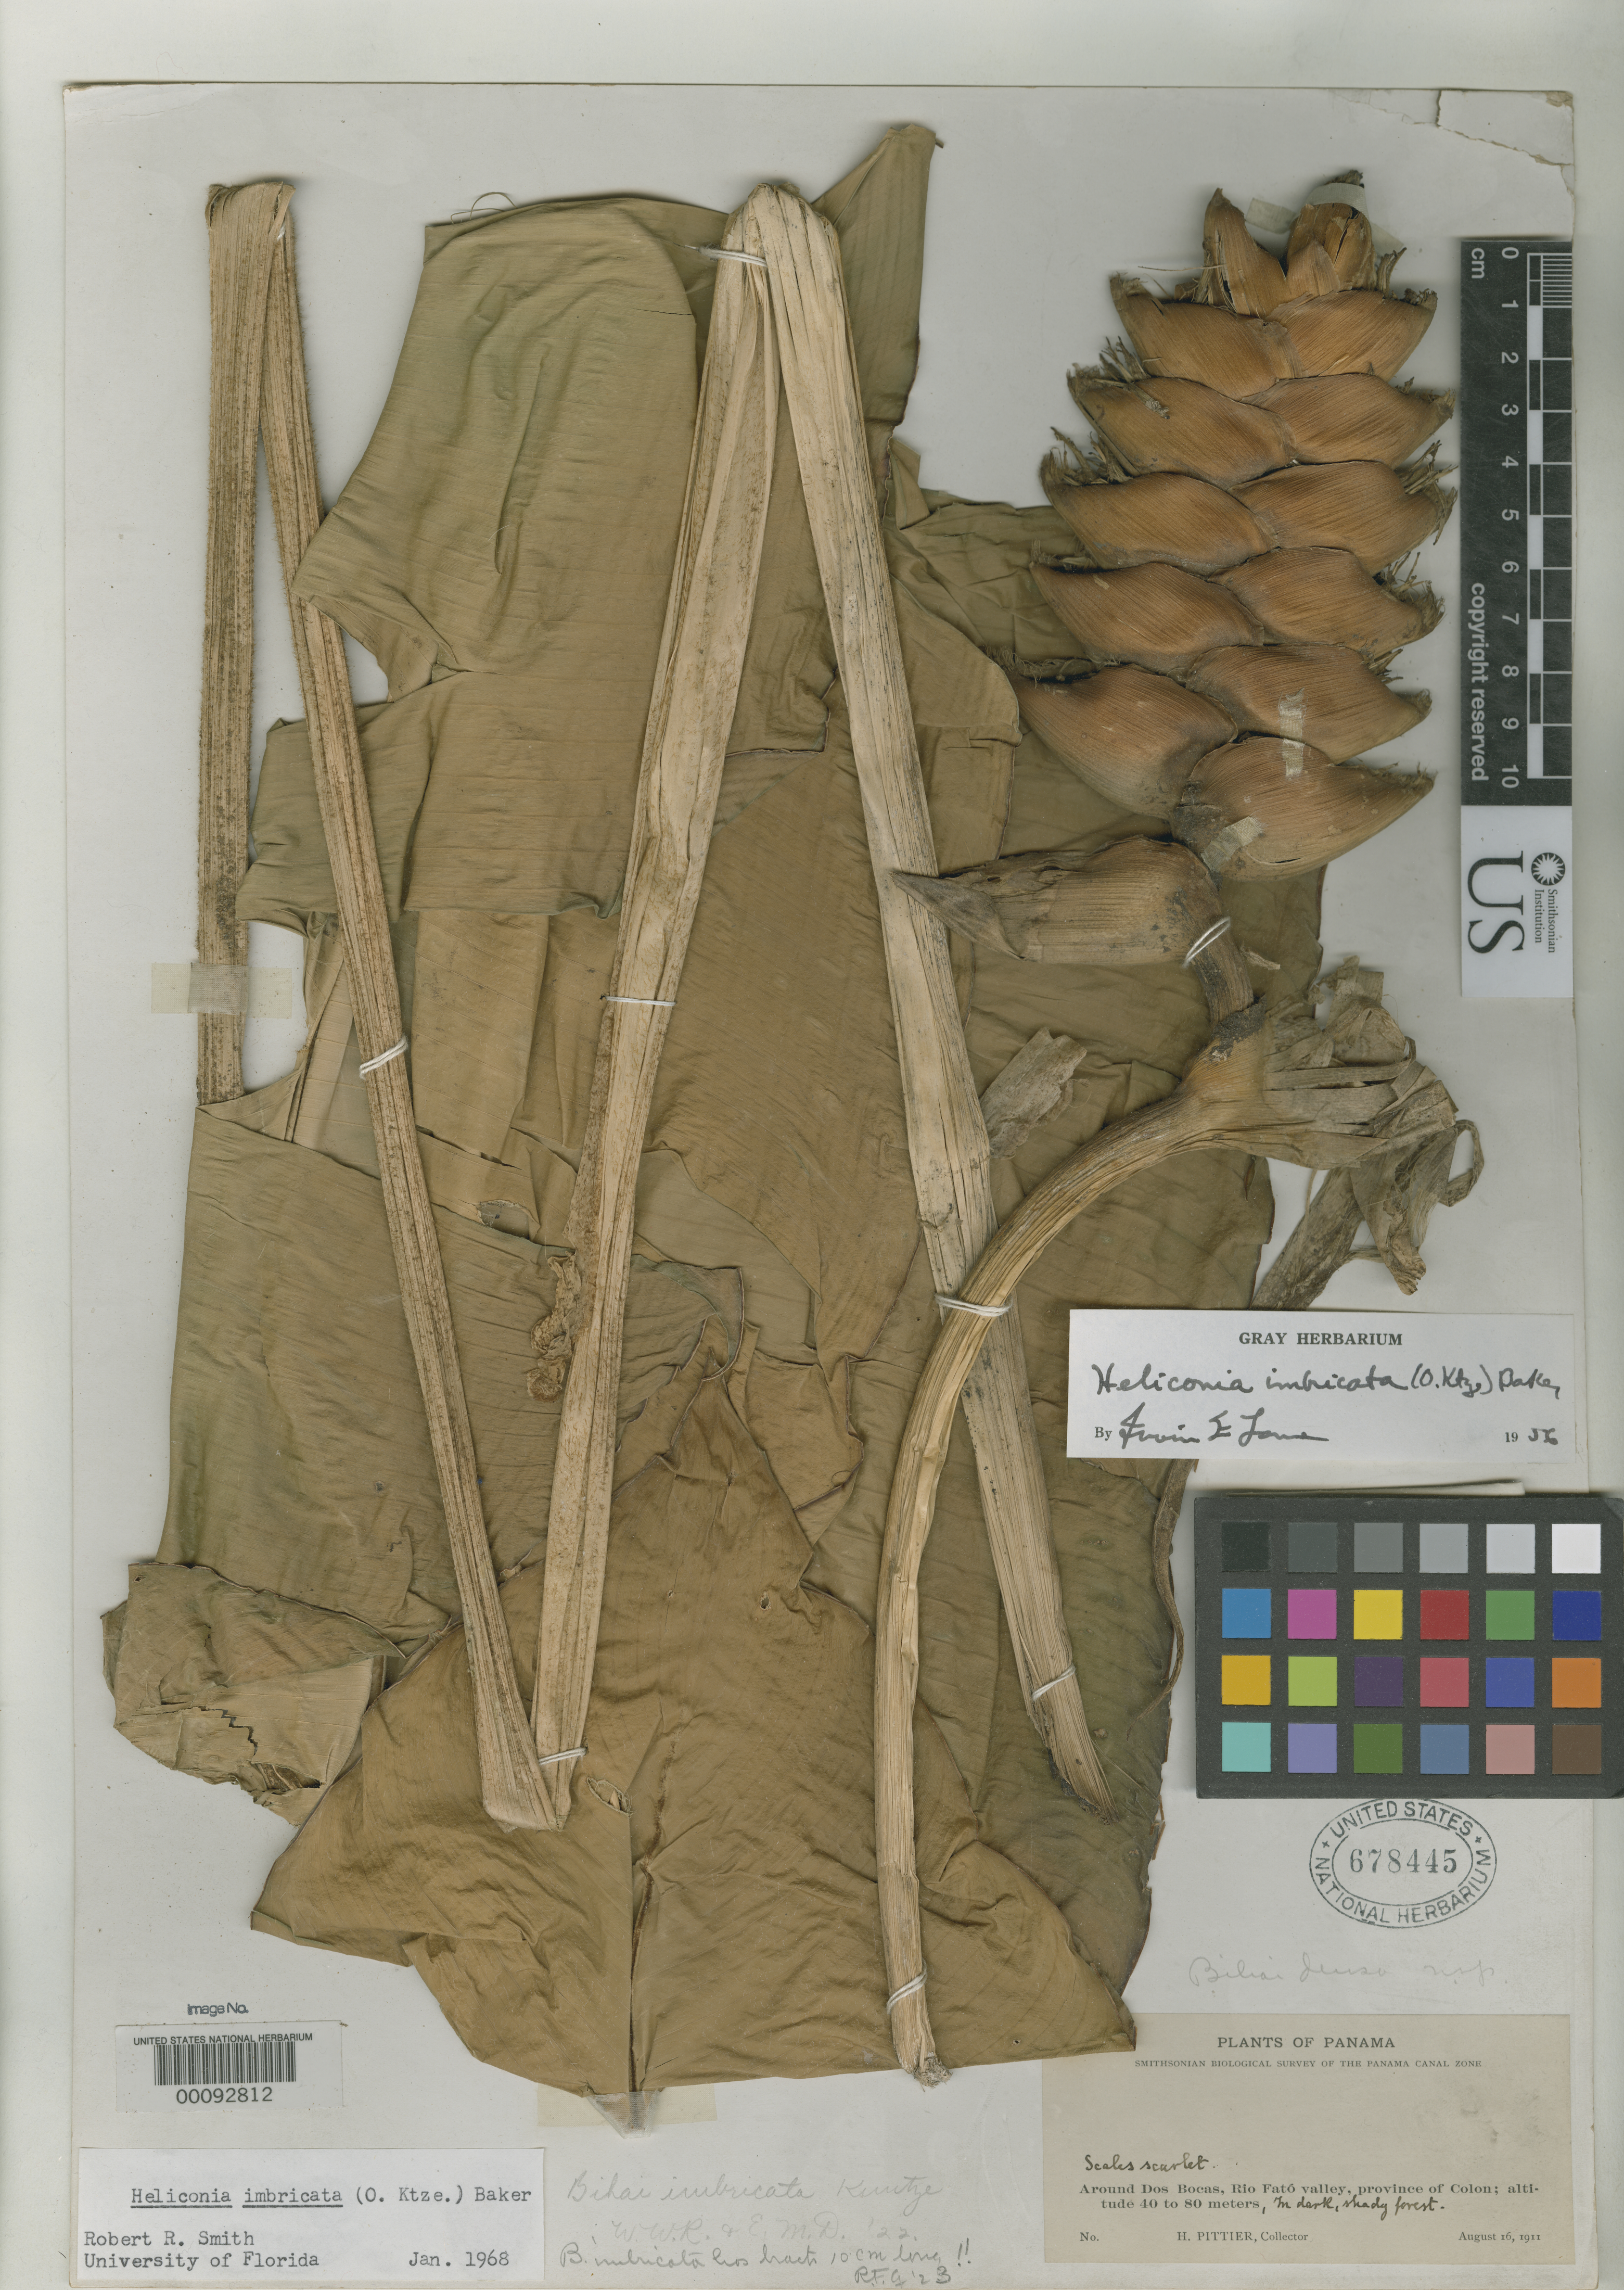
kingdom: Plantae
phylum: Tracheophyta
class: Liliopsida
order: Zingiberales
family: Heliconiaceae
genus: Bihai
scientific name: Bihai densa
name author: R.F. Griggs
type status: Holotype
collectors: H. F. Pittier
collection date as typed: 16 Aug 1911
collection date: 1911-08-16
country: Panama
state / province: Colón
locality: Dos Bocas, Rio Fato Valley.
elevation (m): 40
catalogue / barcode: US 678445